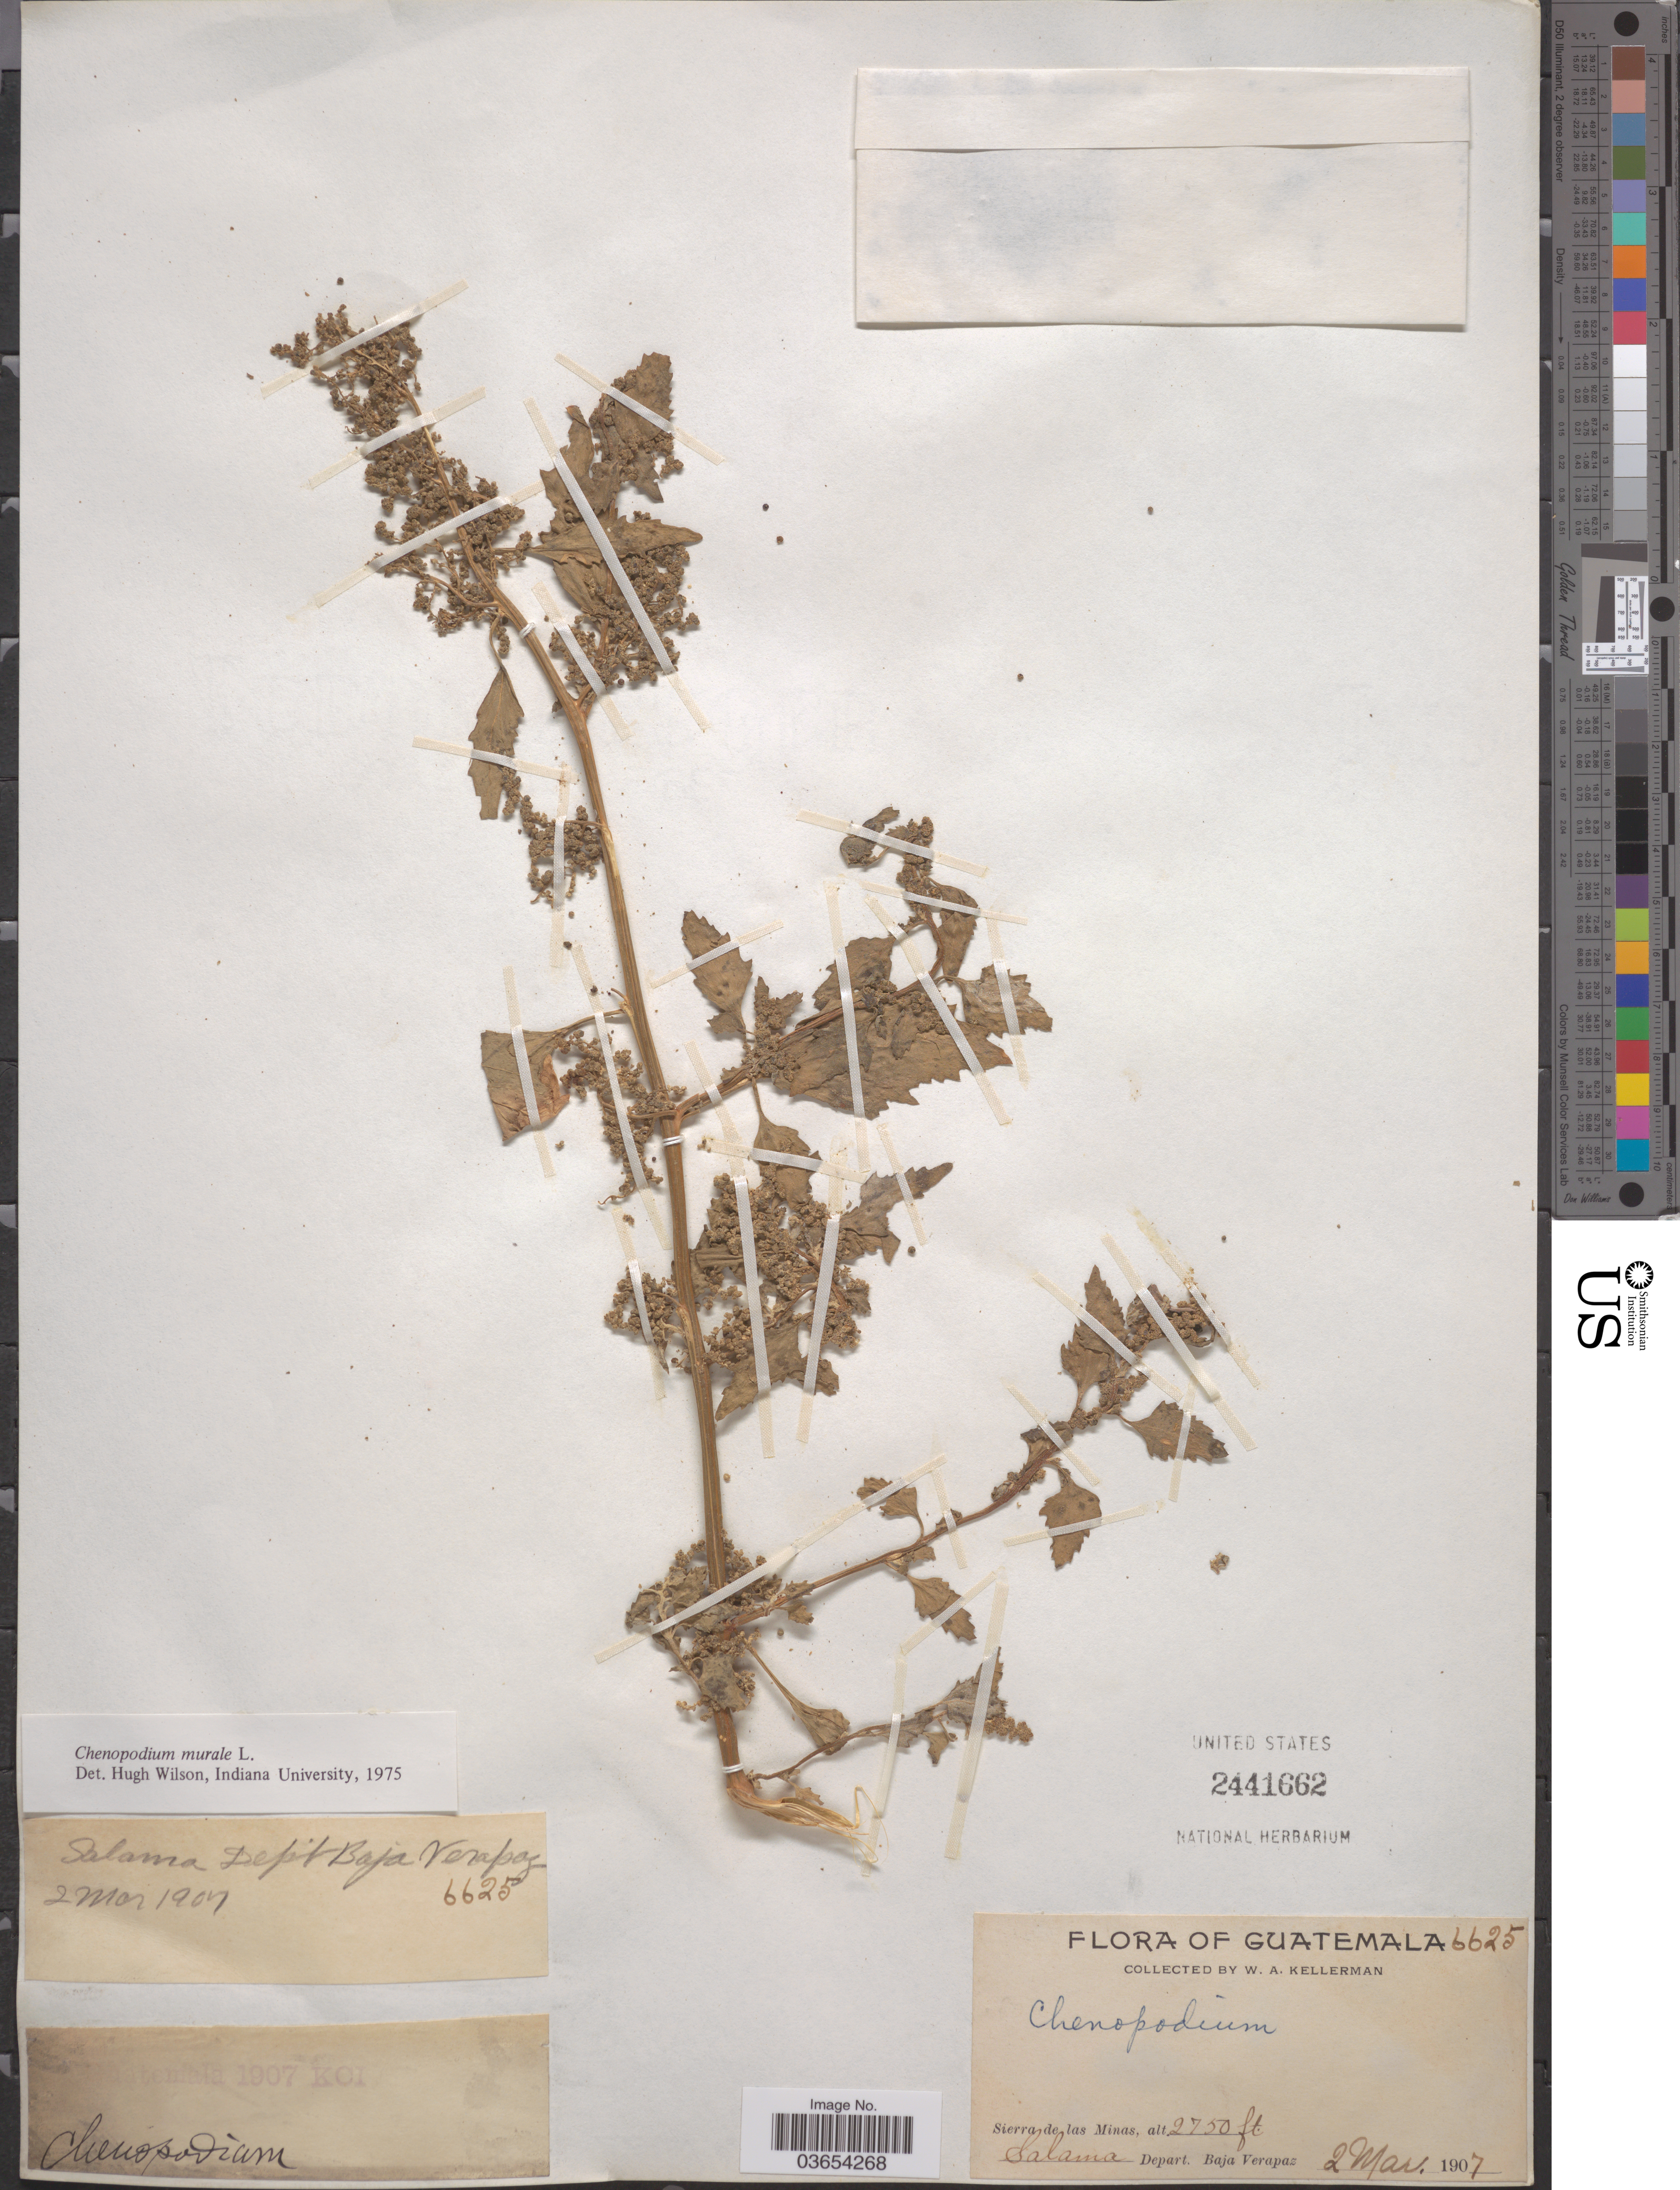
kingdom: Plantae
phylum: Tracheophyta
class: Magnoliopsida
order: Caryophyllales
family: Amaranthaceae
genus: Chenopodium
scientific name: Chenopodium murale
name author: L.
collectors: W. Kellerman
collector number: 6625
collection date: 1907-03-02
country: Guatemala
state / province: Baja Verapaz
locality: Sierra de las Minas. Salama Depart. Baja Verapaz.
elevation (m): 838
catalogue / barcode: US 2441662